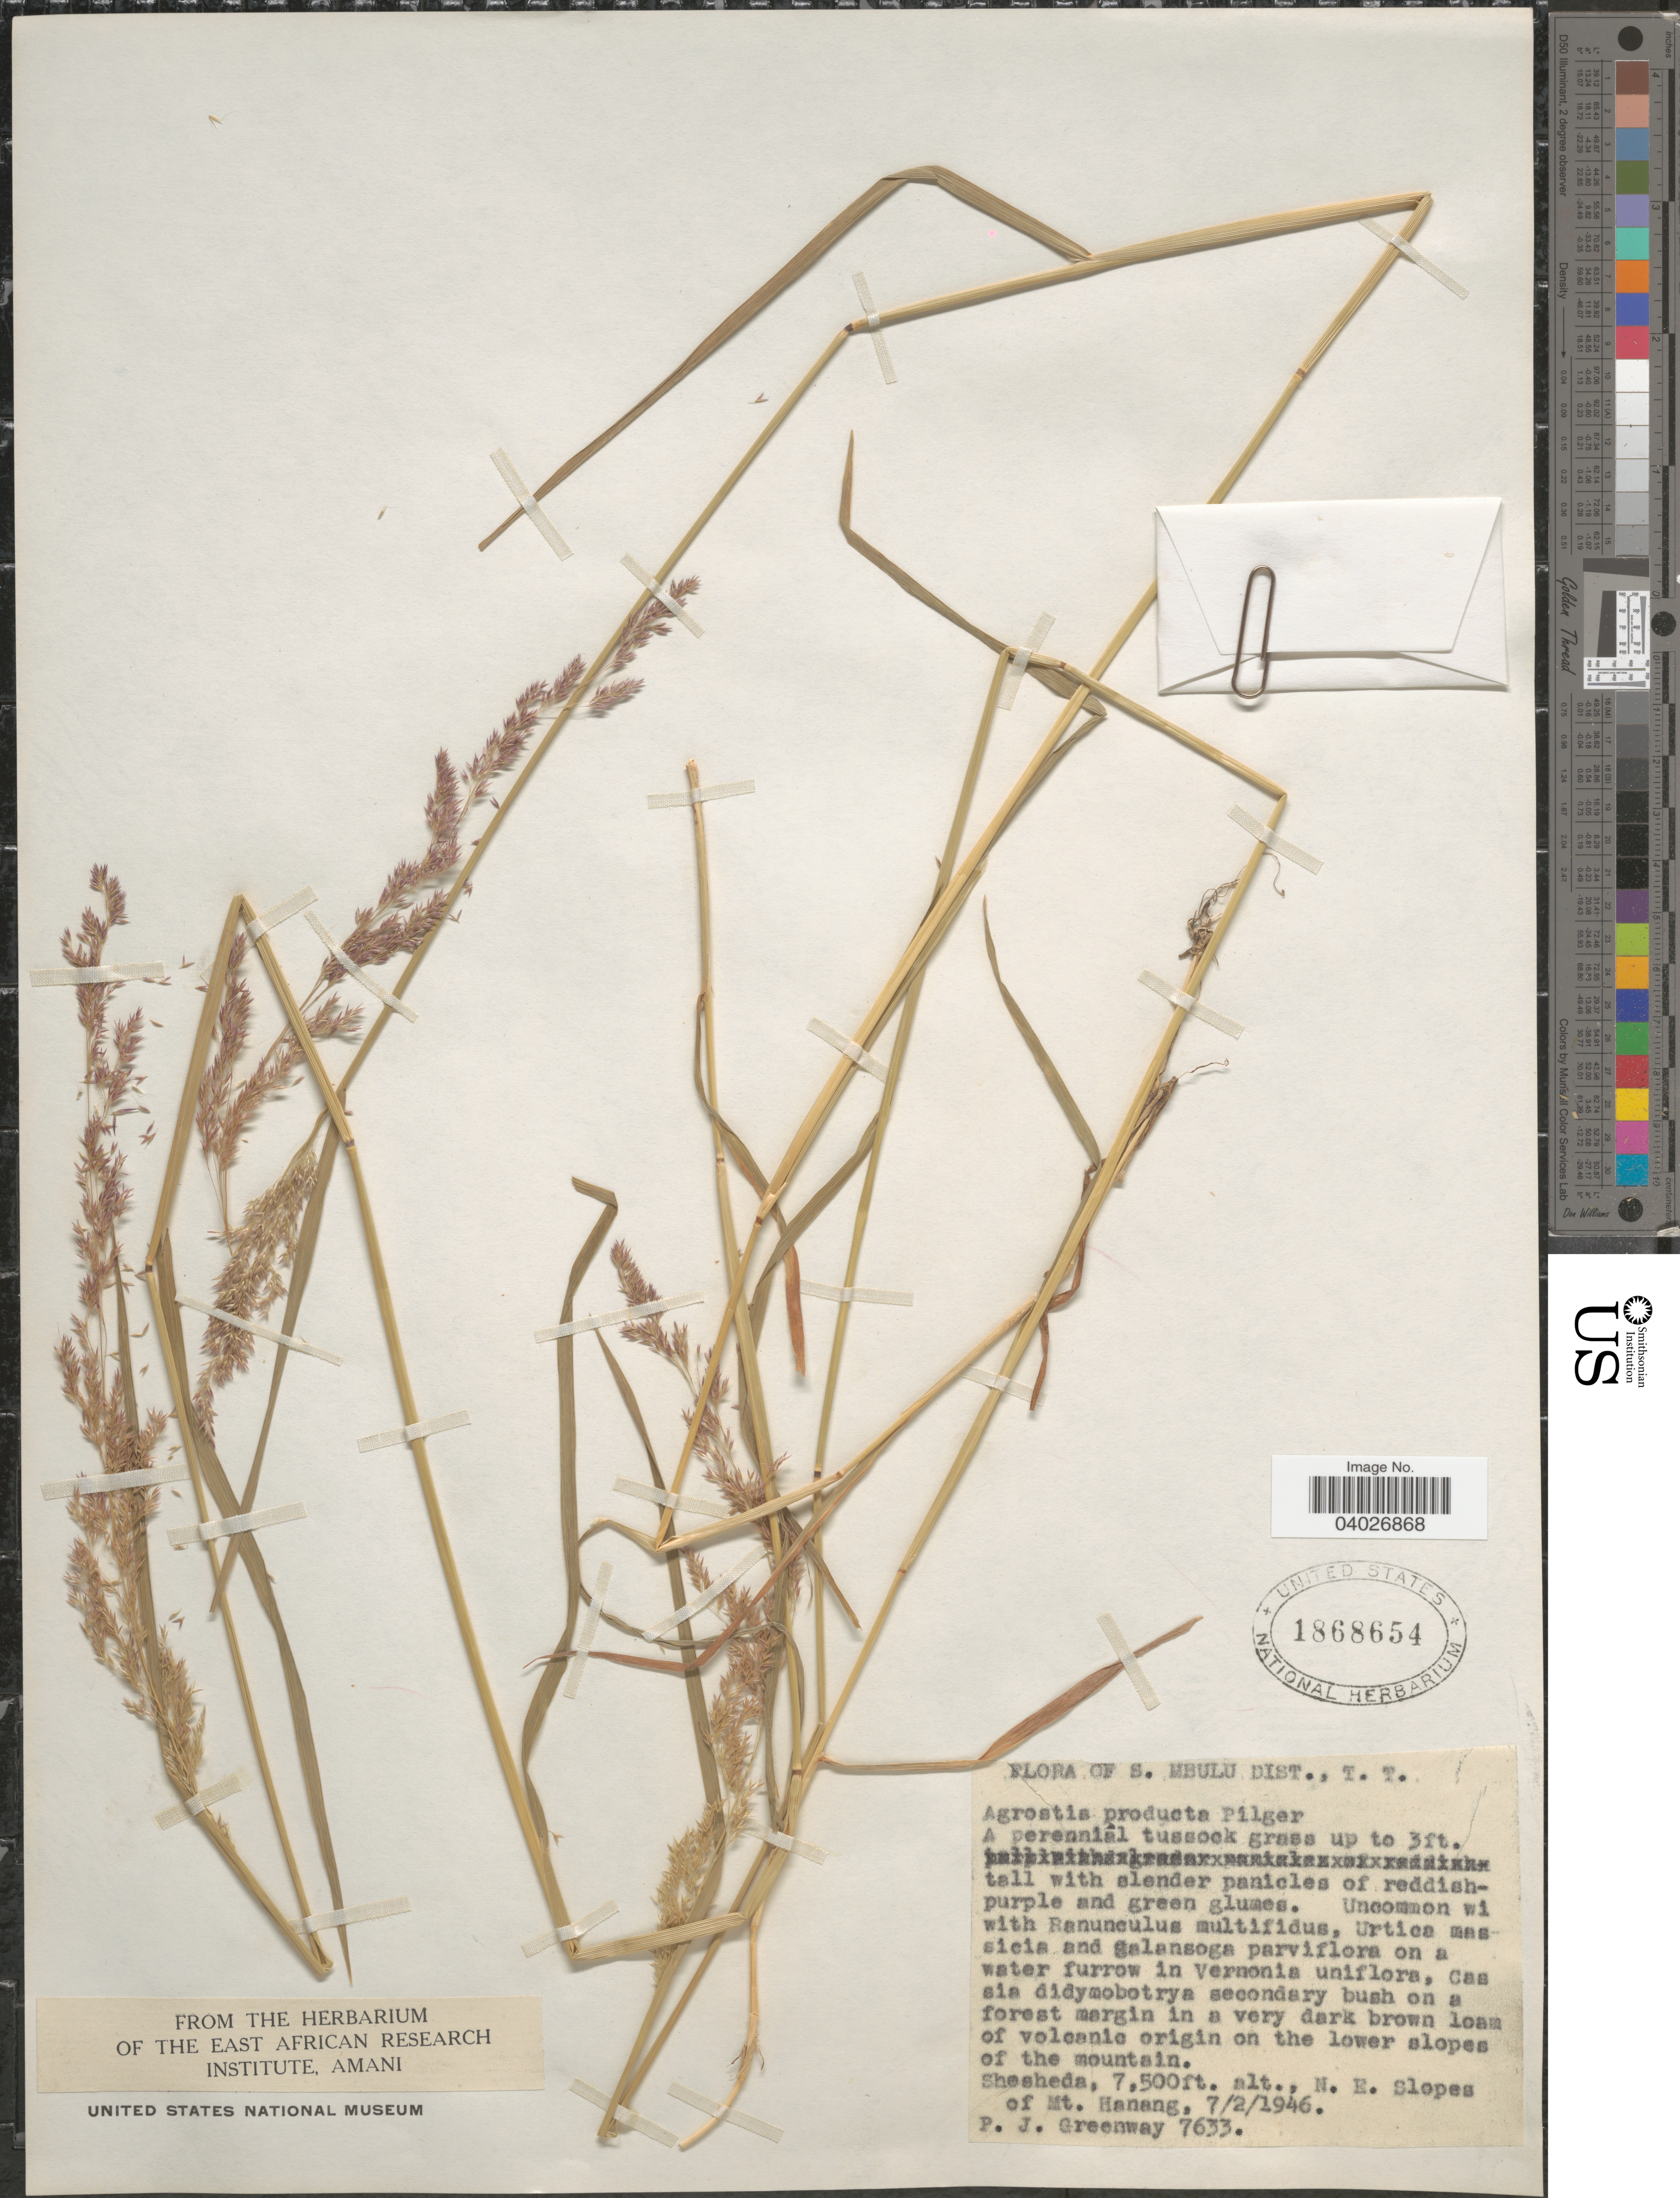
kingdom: Plantae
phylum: Tracheophyta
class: Liliopsida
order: Poales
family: Poaceae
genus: Agrostis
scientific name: Agrostis producta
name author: Pilg.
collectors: P. J. Greenway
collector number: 7633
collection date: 1946-02-07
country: Tanzania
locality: S. Mbulu Dist., T. T. Shesheda, N. E. slopes of Mt. Hanang.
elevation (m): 2286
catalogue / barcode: US 1868654